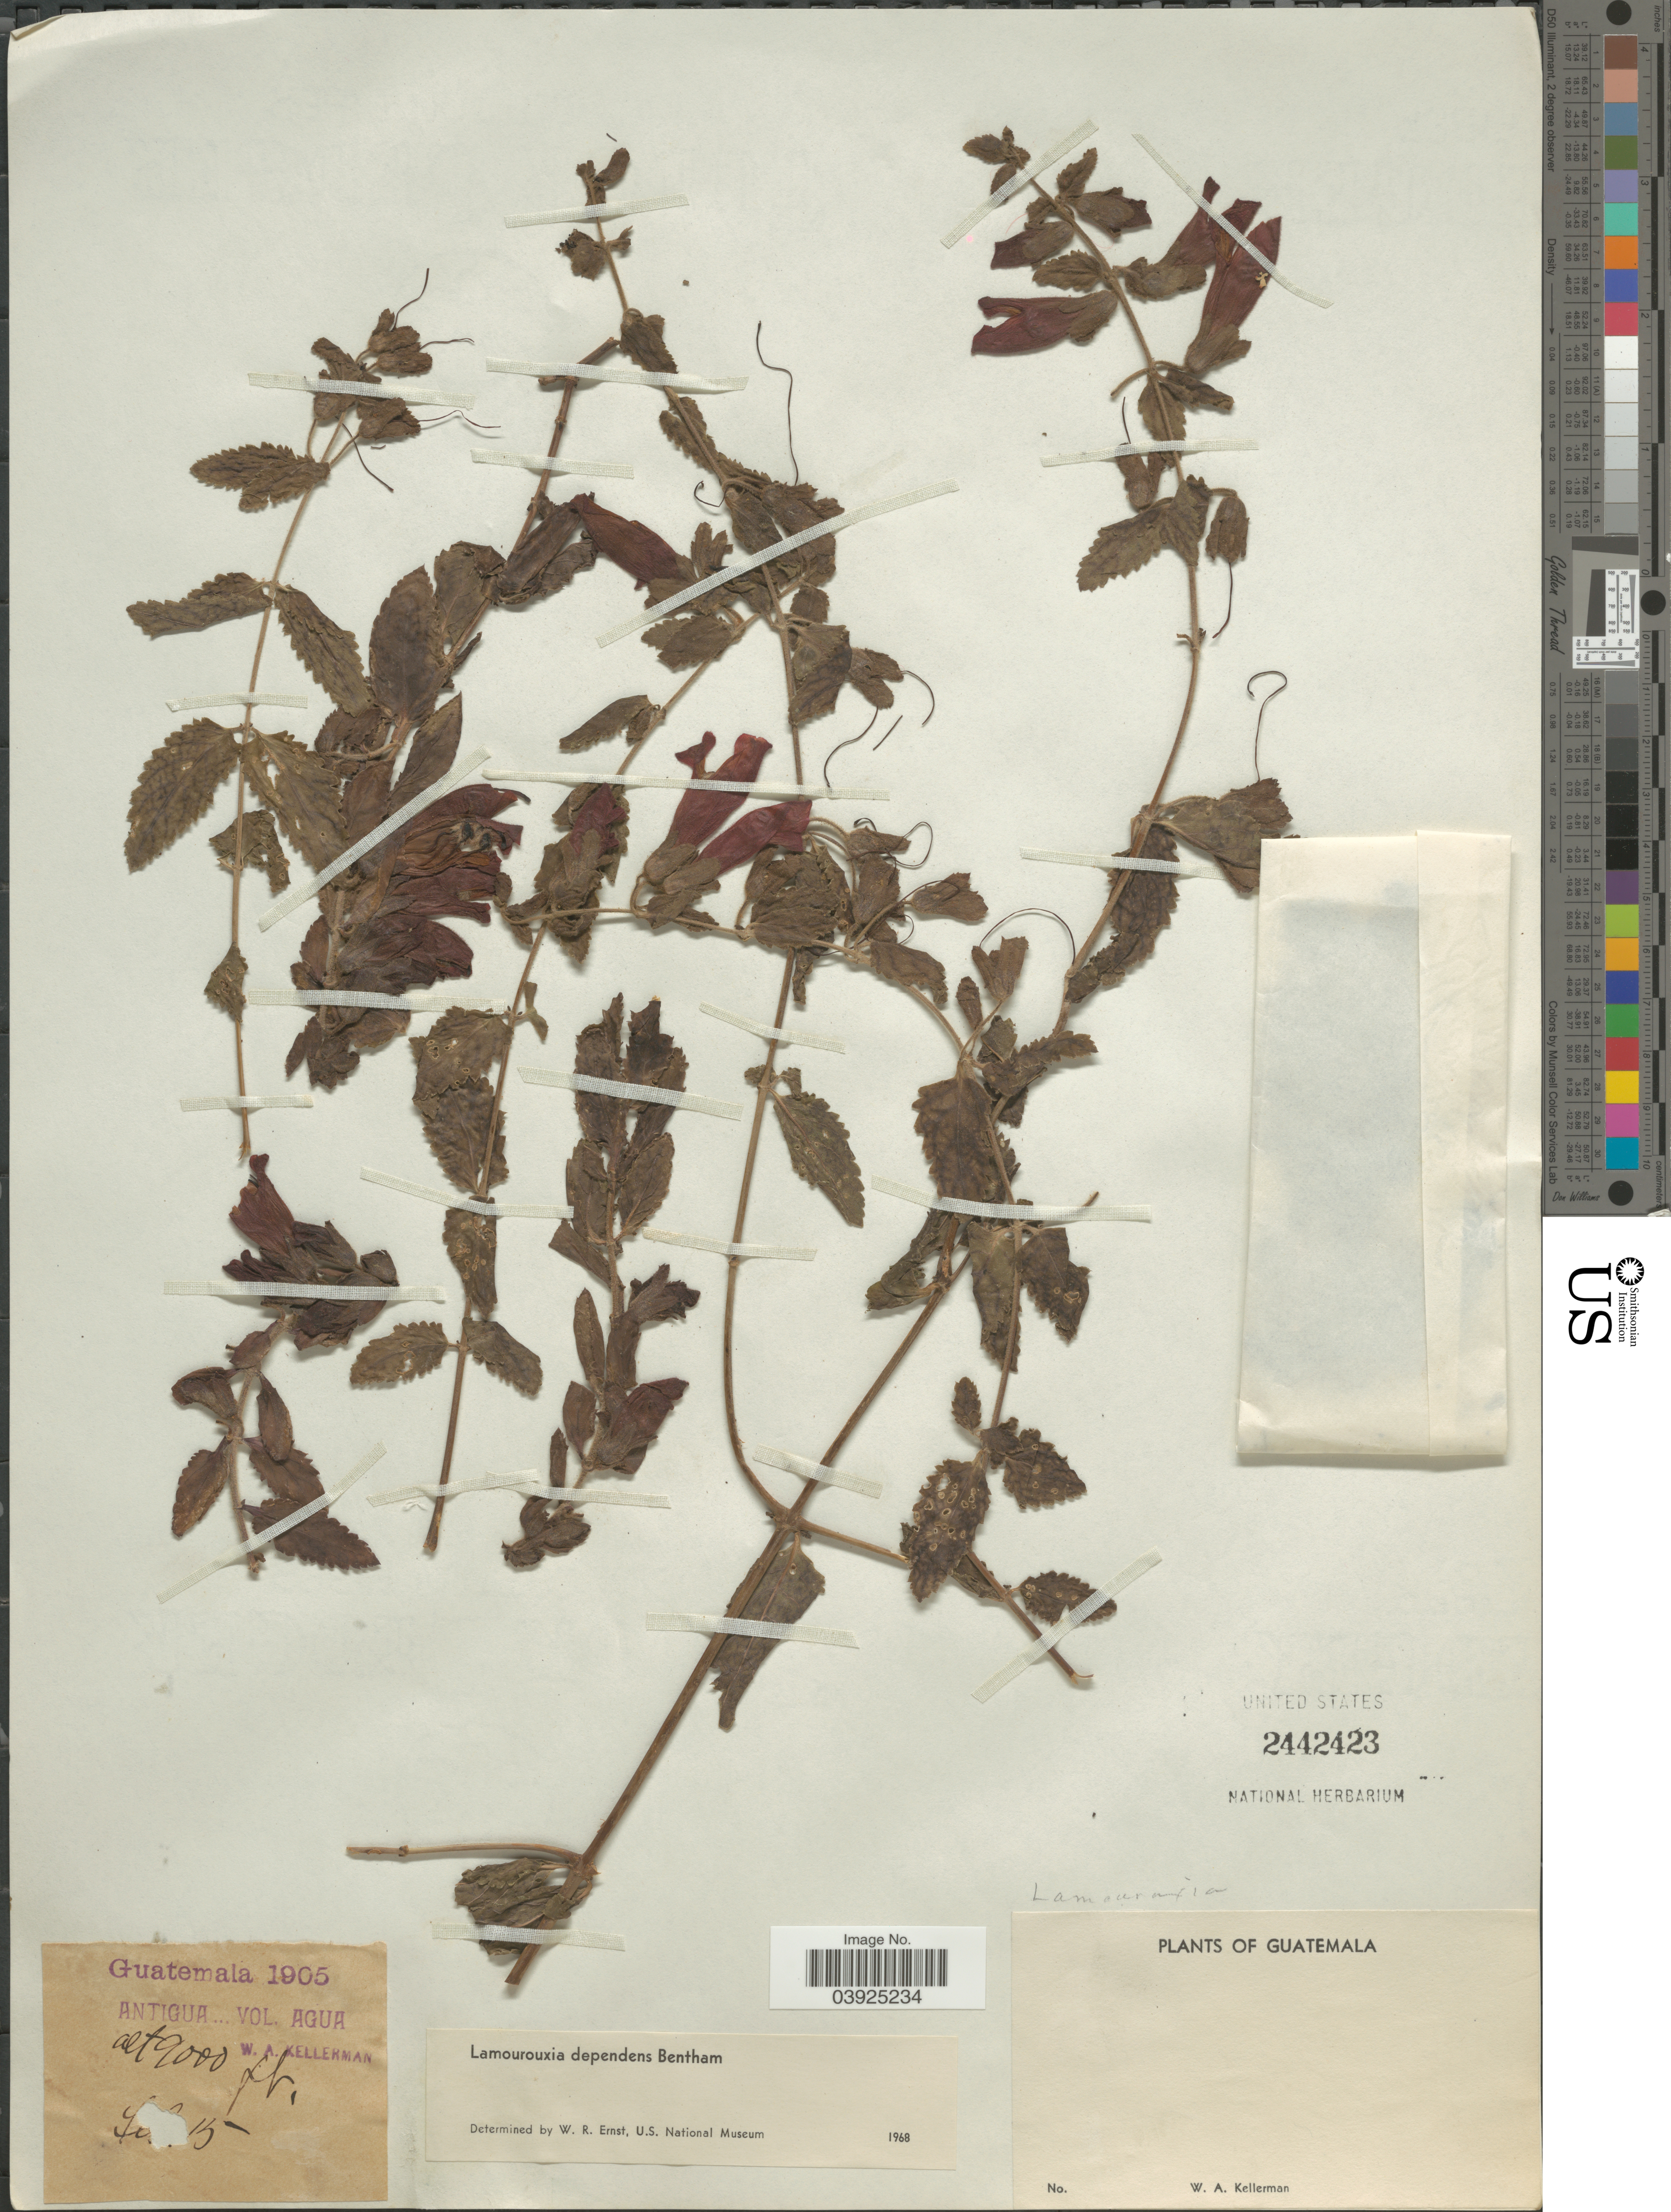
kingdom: Plantae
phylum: Tracheophyta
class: Magnoliopsida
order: Lamiales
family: Orobanchaceae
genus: Lamourouxia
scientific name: Lamourouxia dependens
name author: Benth.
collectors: W. Kellerman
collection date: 1905-09-15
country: Guatemala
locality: Antigua. Vol. Agua.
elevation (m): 2743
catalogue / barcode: US 2442423